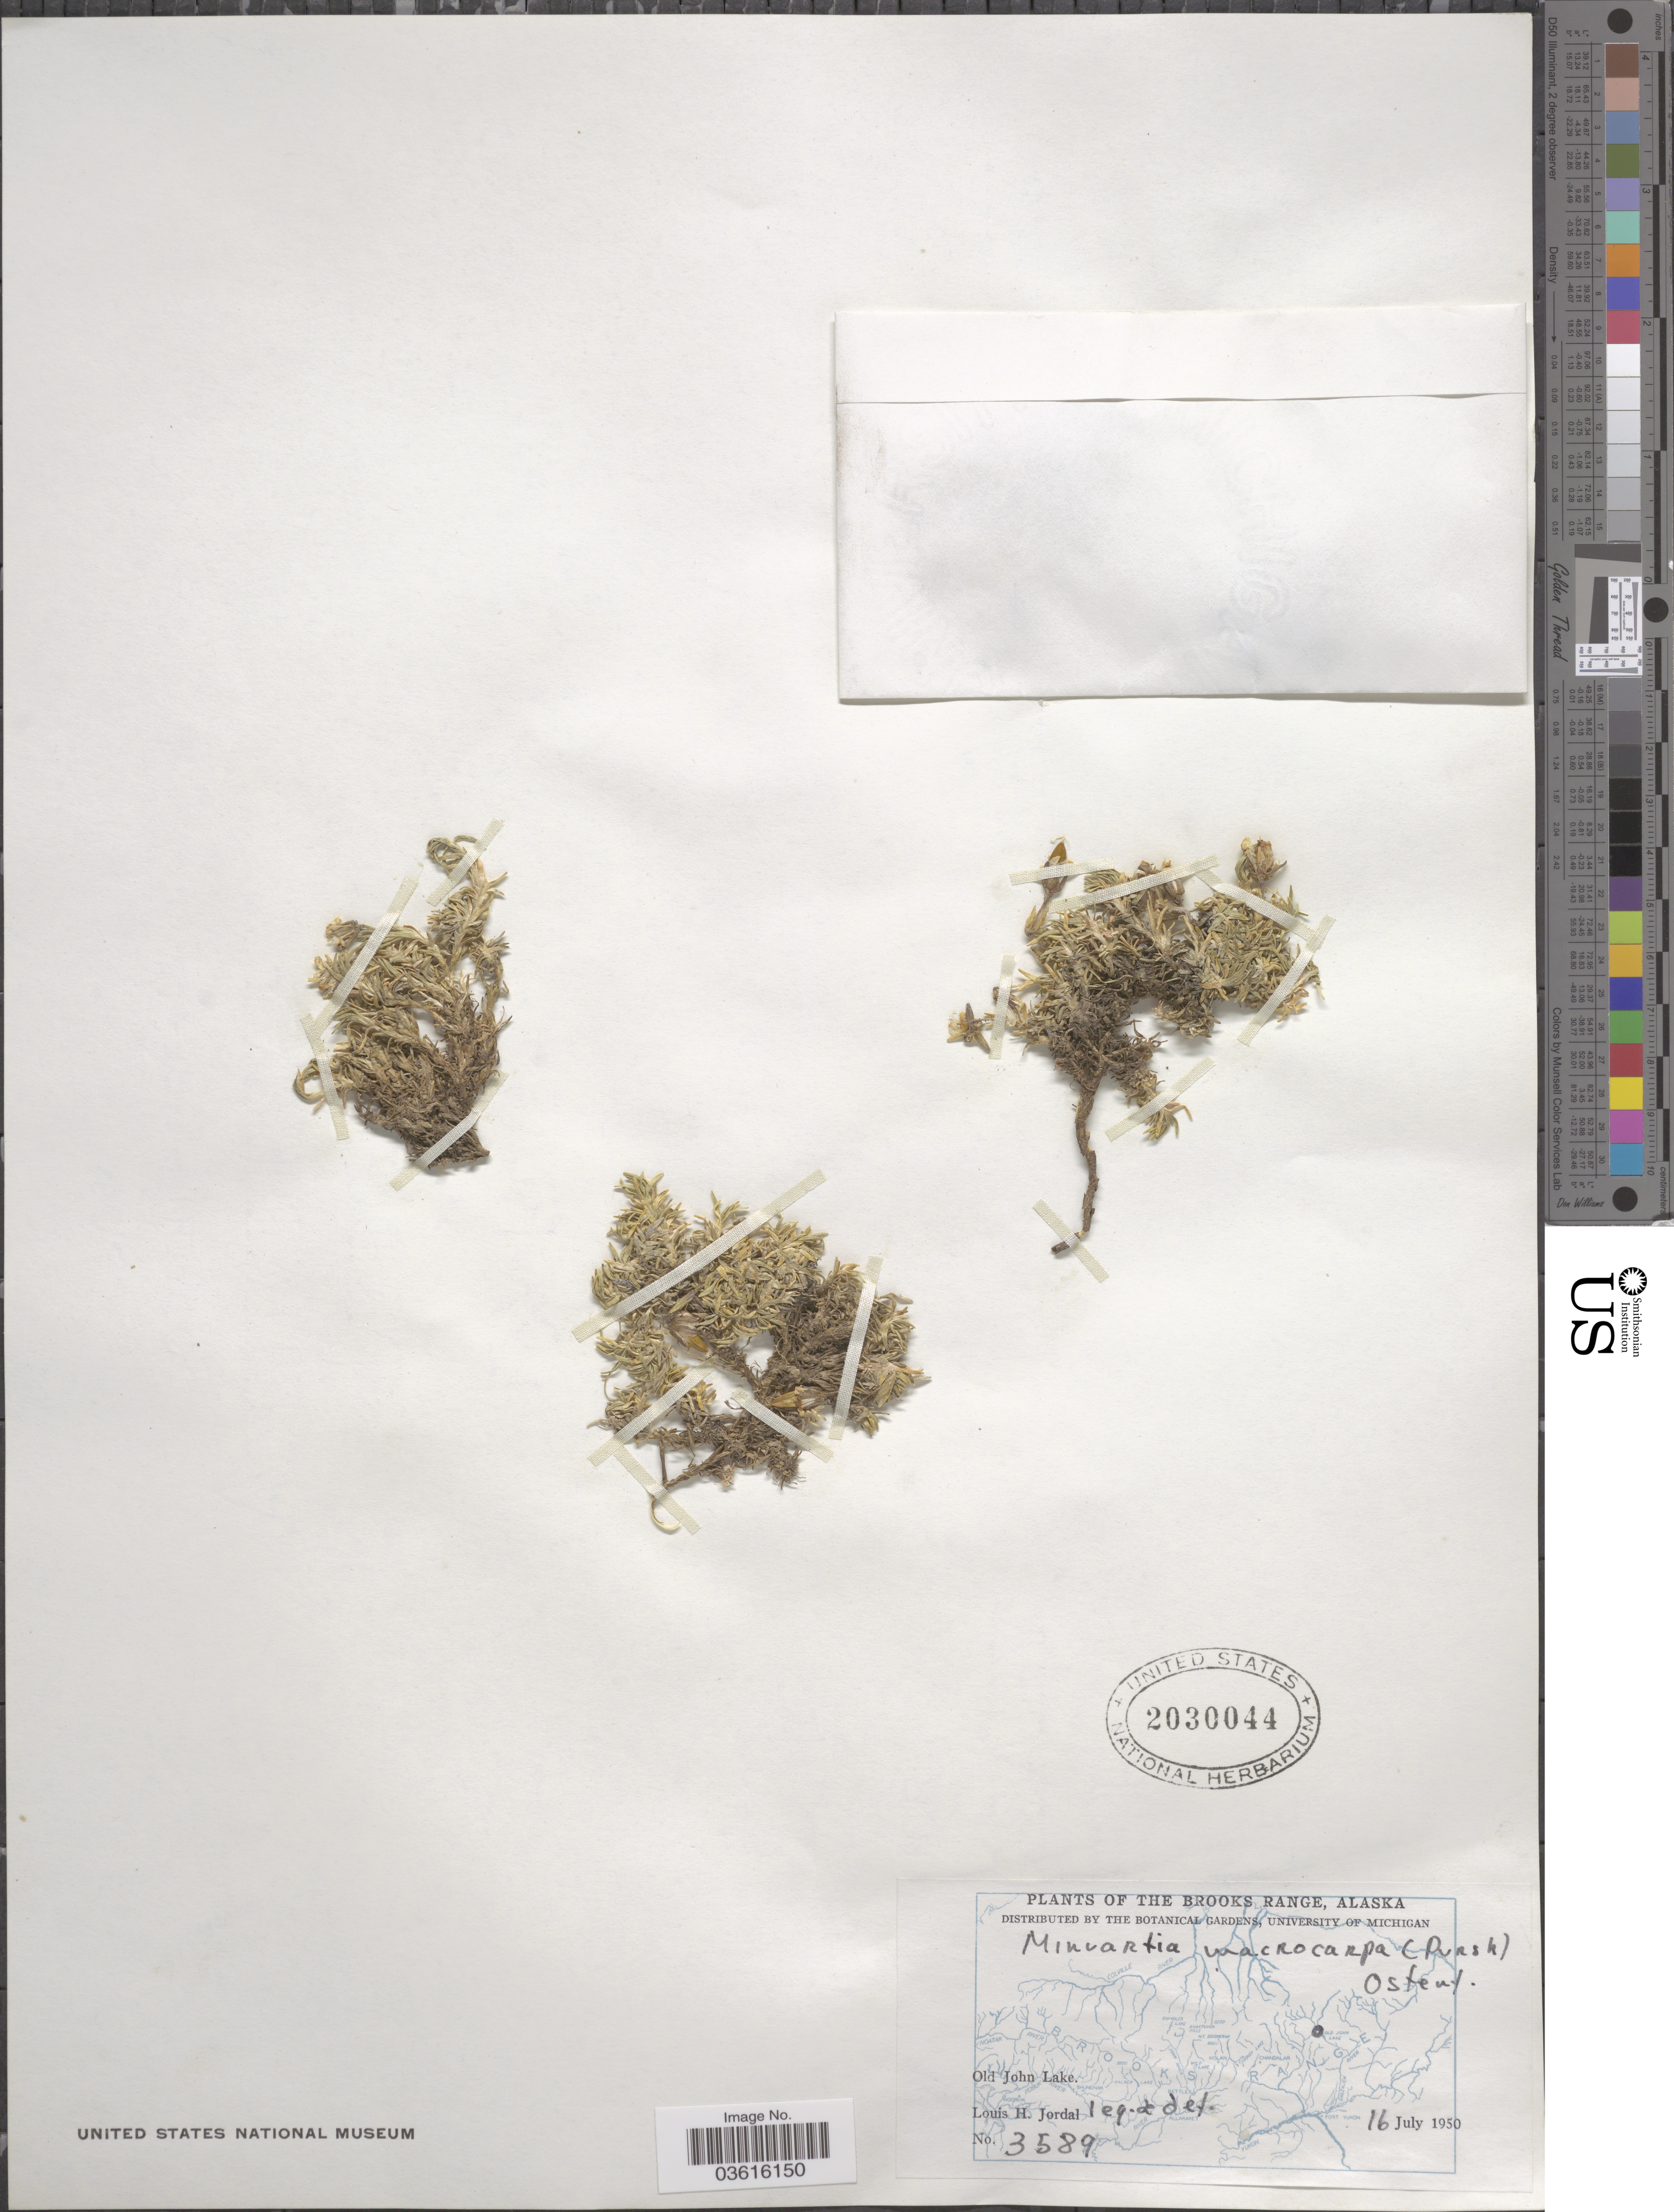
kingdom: Plantae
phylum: Tracheophyta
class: Magnoliopsida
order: Caryophyllales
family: Caryophyllaceae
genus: Pseudocherleria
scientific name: Pseudocherleria macrocarpa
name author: (Pursh) Dillenb. & Kadereit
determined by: U.S. National Herbarium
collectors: L. Jordal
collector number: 3589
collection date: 1950-07-16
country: United States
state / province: Alaska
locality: The Brooks Range. Old John Lake.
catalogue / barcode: US 2030044